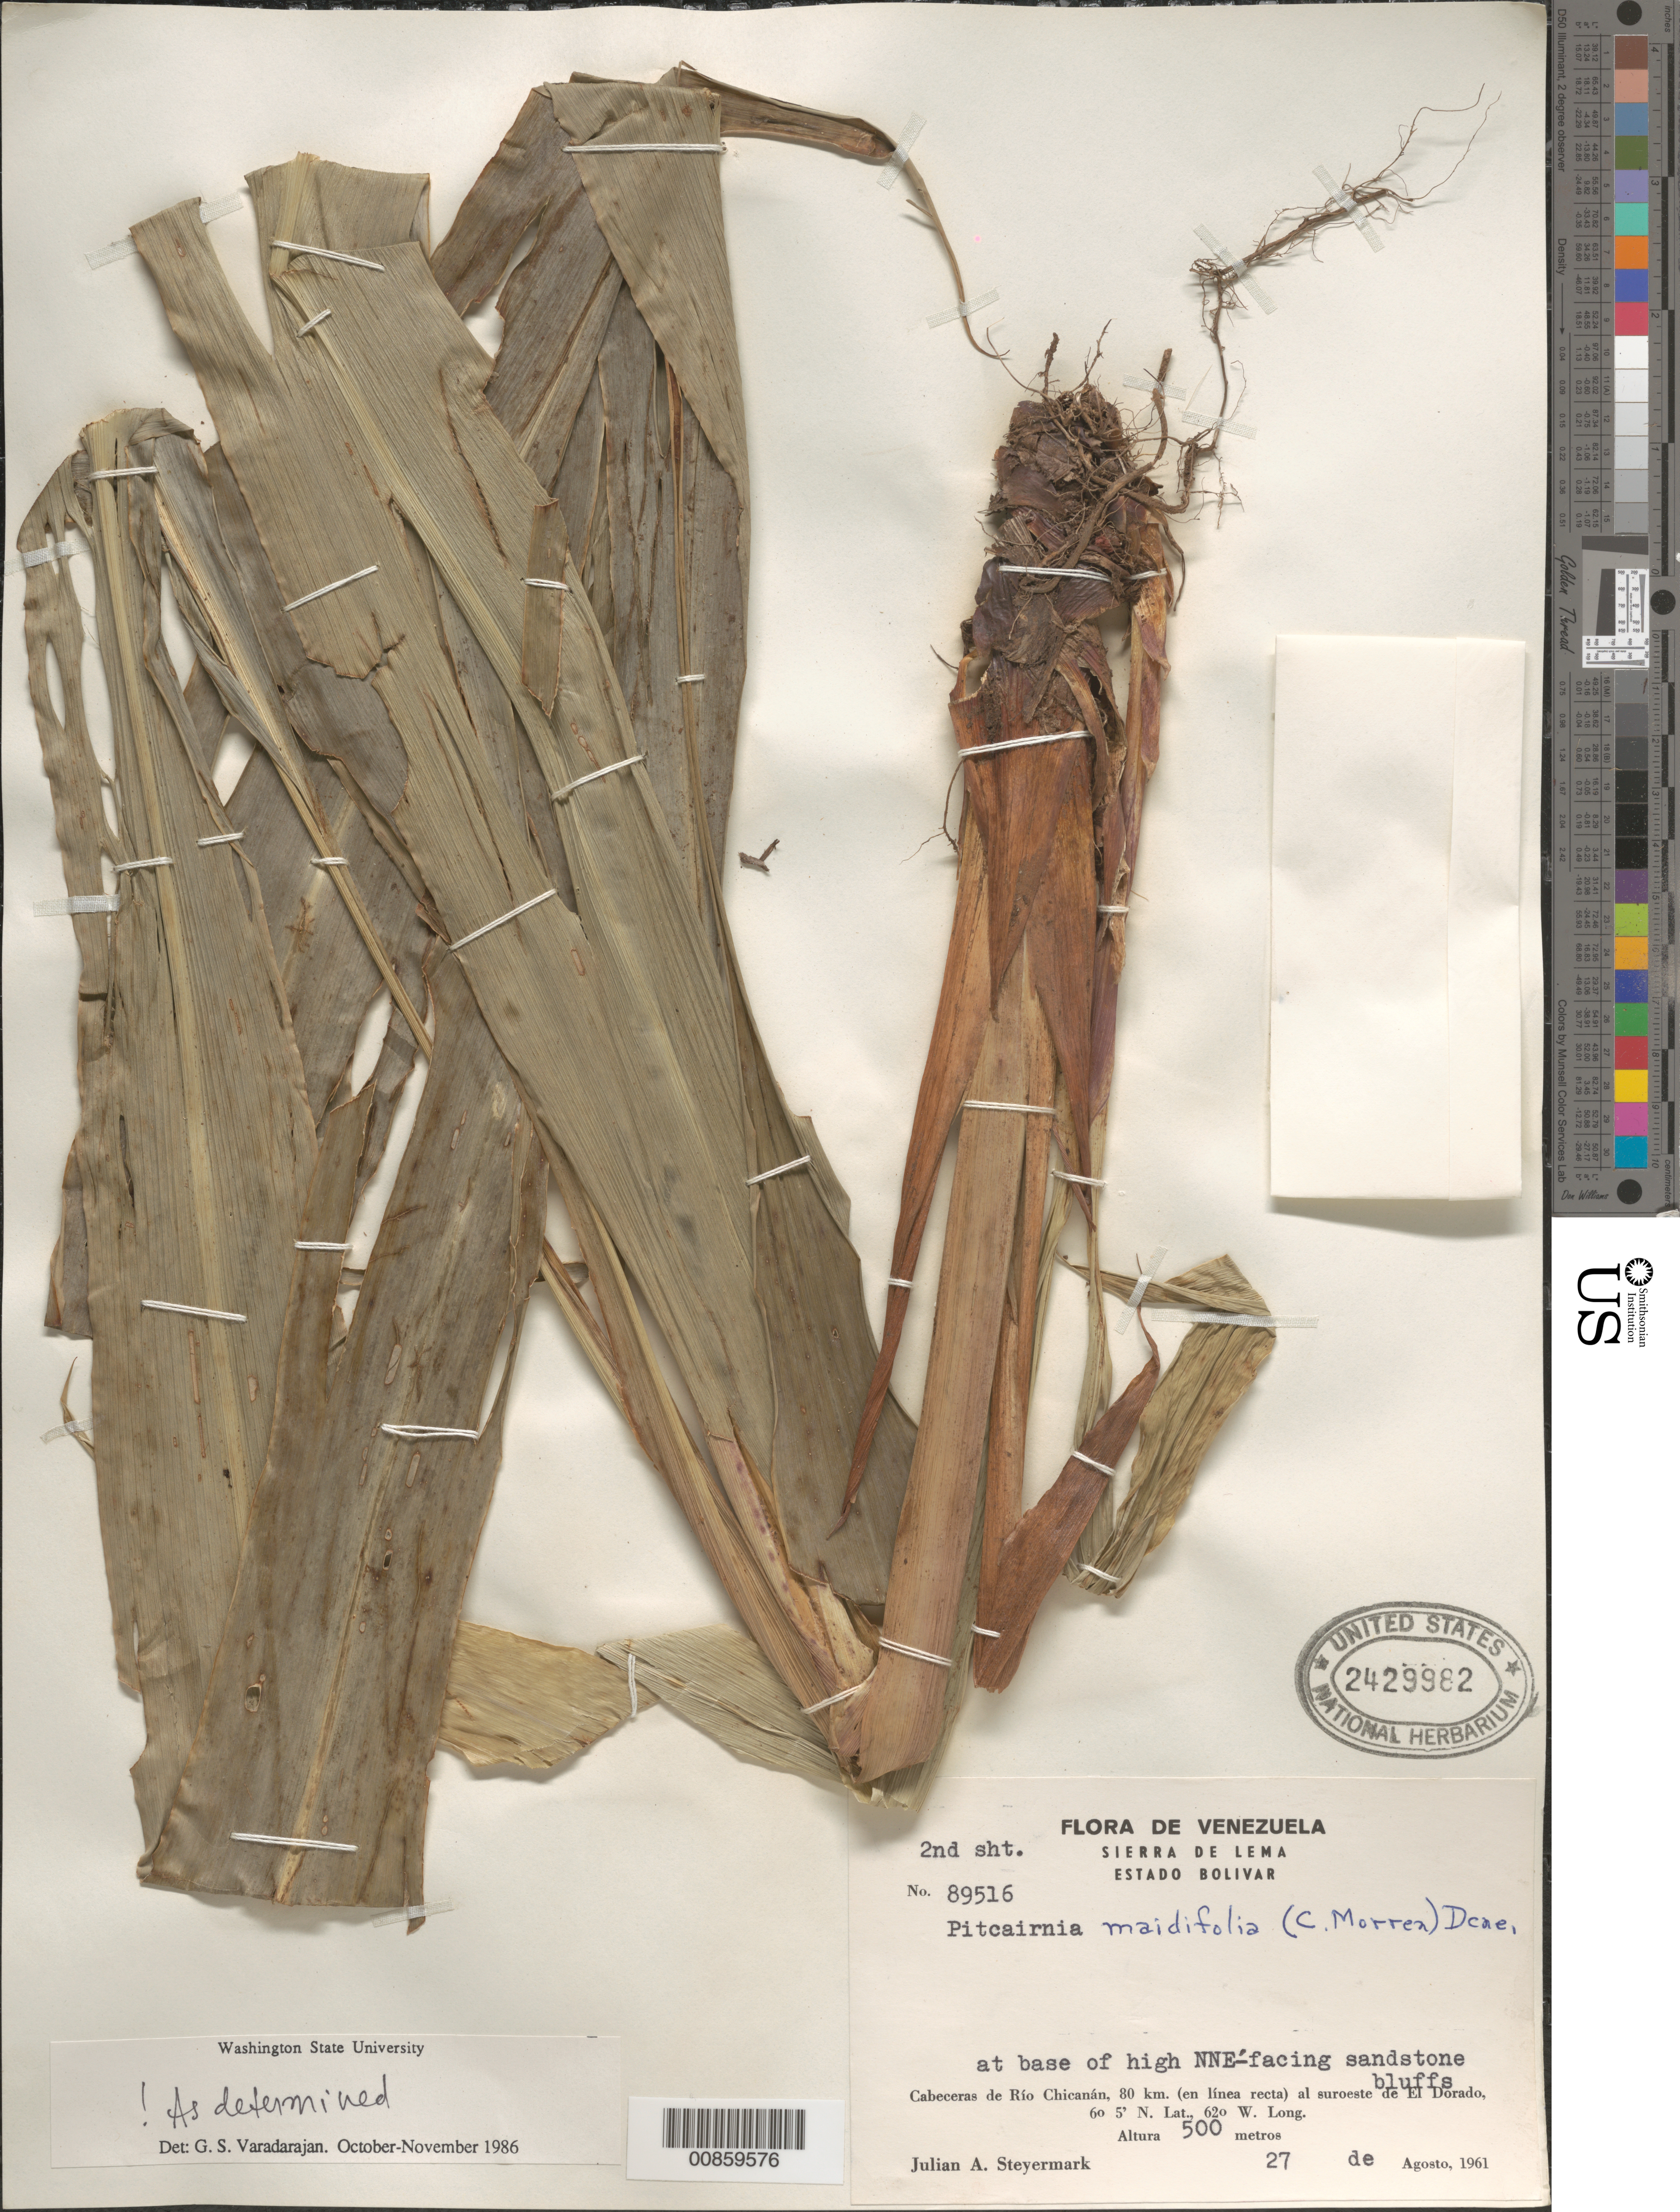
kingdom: Plantae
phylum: Tracheophyta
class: Liliopsida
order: Poales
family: Bromeliaceae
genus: Pitcairnia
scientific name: Pitcairnia maidifolia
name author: (C. Morren) Decne. ex Planch.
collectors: J. Steyermark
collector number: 89516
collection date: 1961-08-27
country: Venezuela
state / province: Bolivar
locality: Sierra de Lema. Estado Bolivar. At base of high NNE'-facing sandstone bluffs. Cabeceras de Río Chicanán, 80 km. (en línea recta) al suroeste de El Dorado.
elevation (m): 500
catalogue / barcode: US 2429982